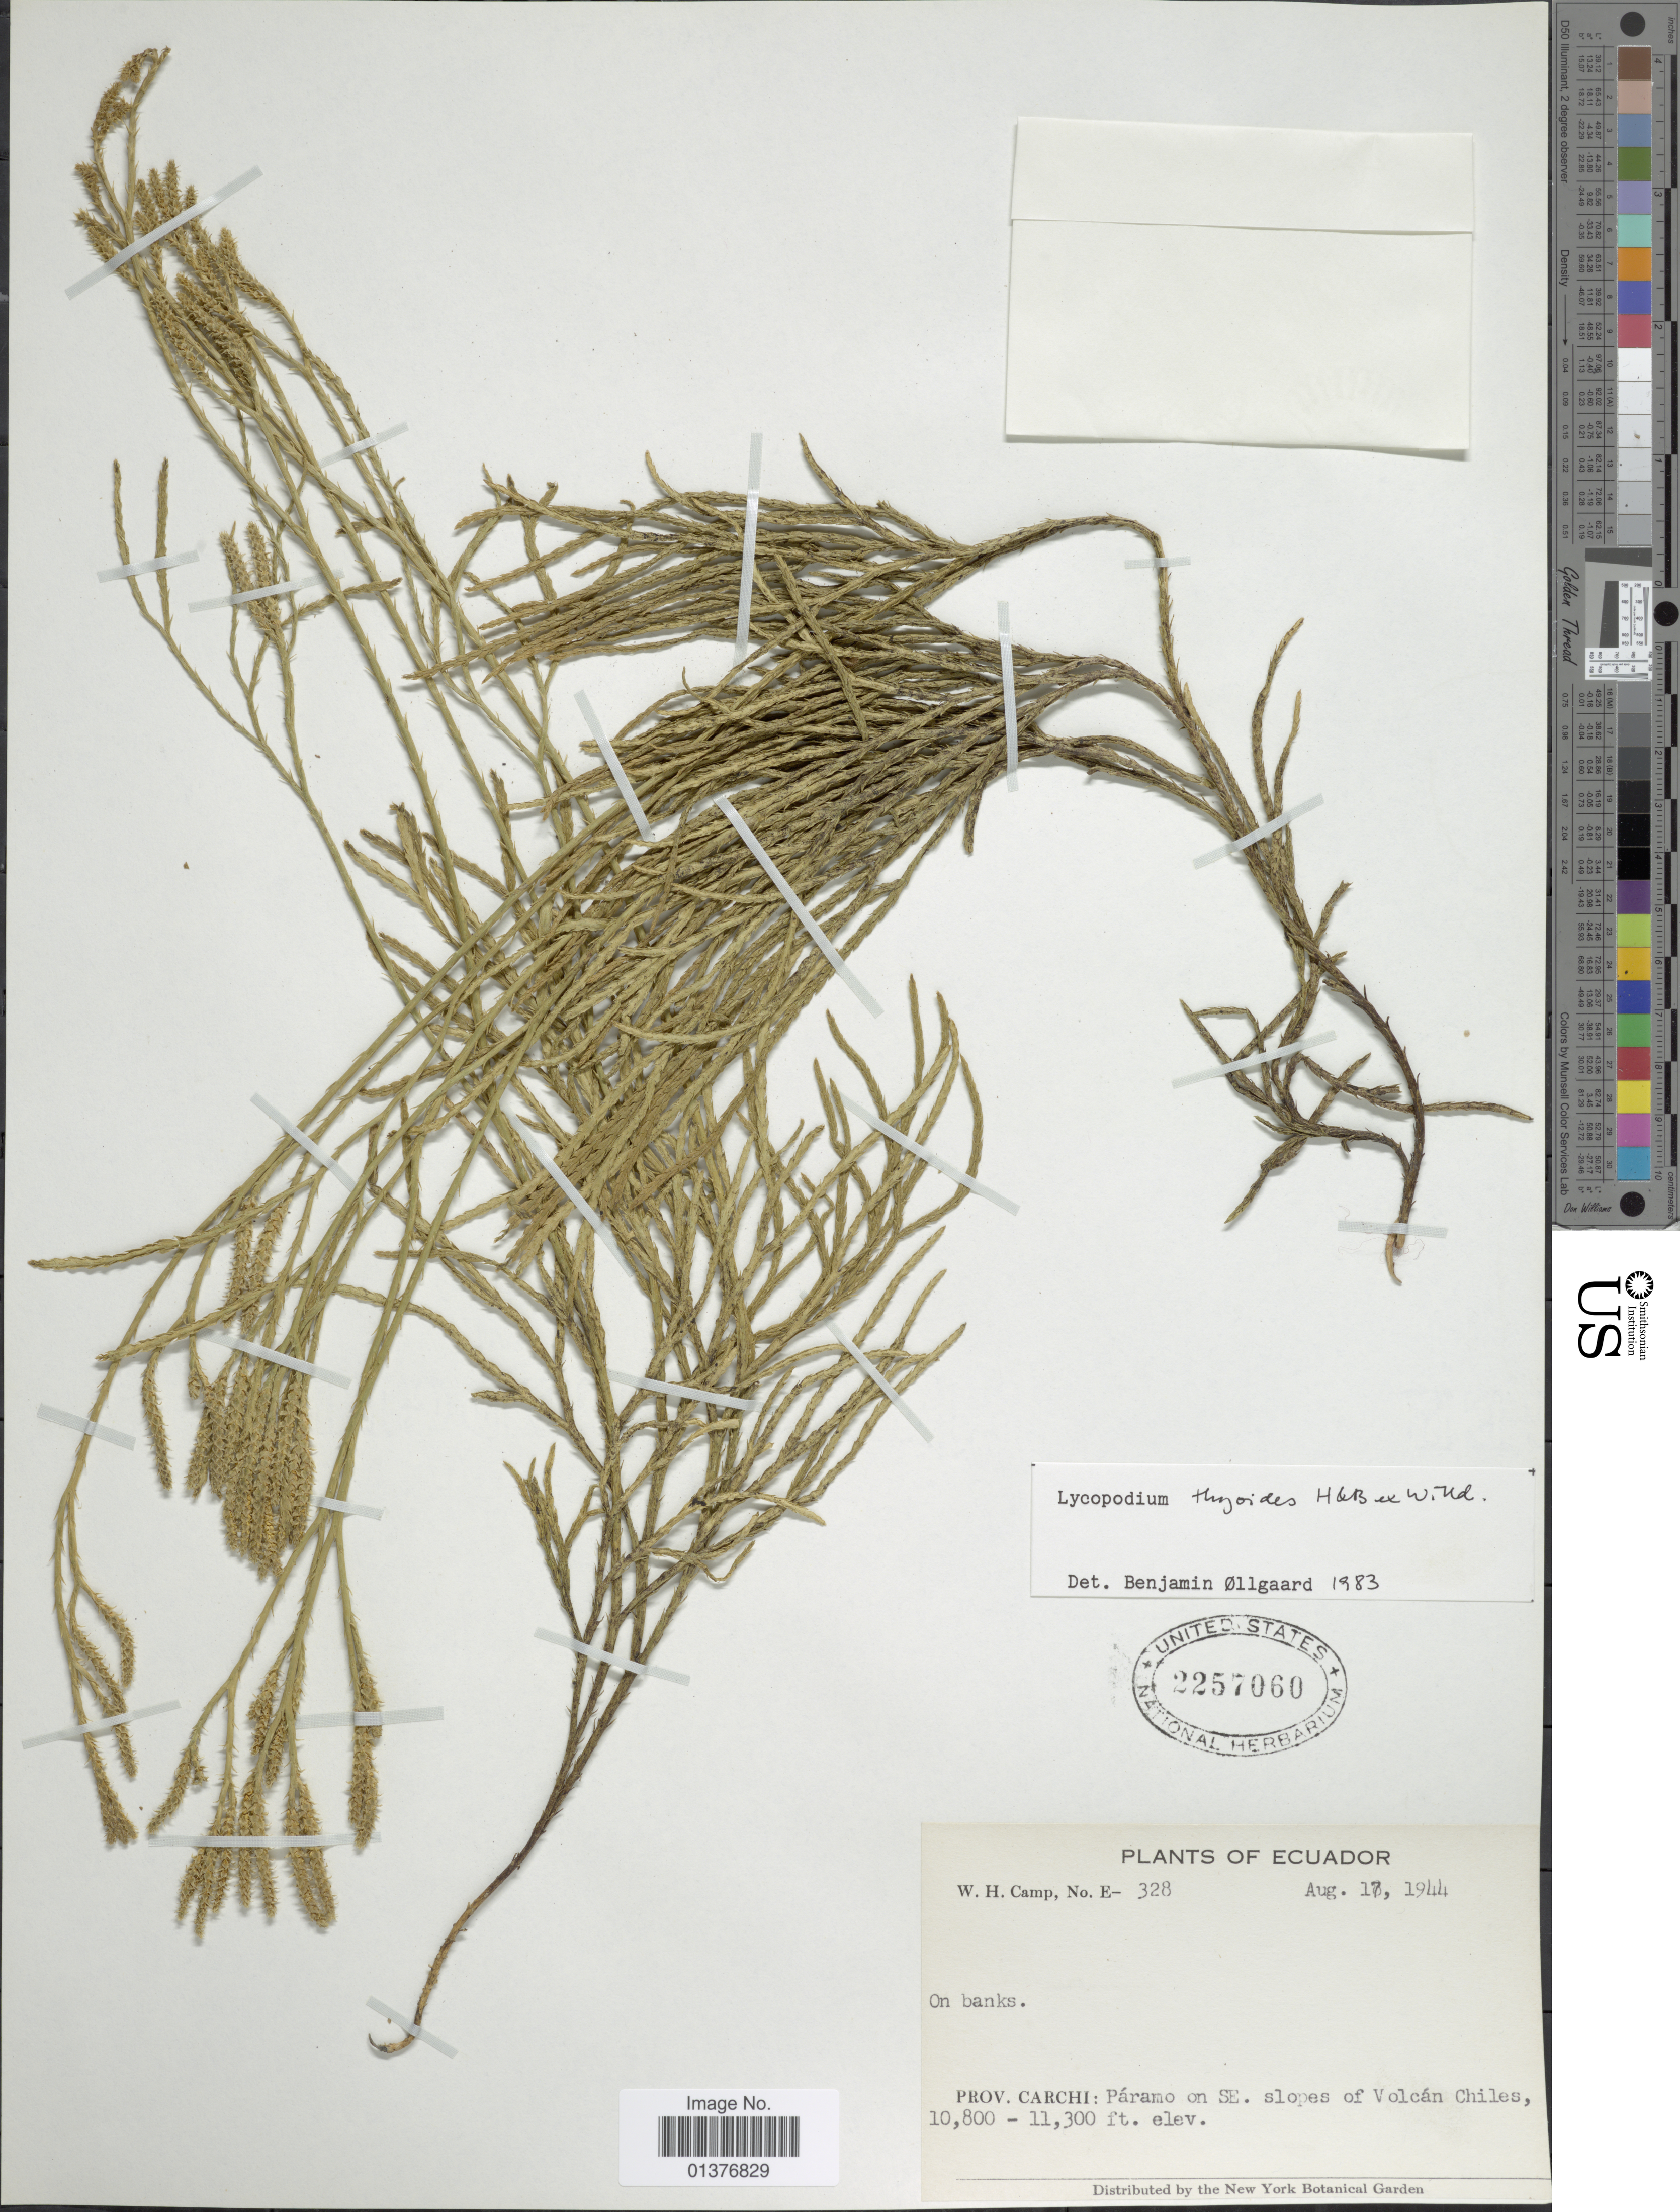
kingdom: Plantae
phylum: Tracheophyta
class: Lycopodiopsida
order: Lycopodiales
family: Lycopodiaceae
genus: Diphasiastrum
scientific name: Diphasiastrum thyoides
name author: (Humb. & Bonpl. ex Willd.) Holub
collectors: W. H. Camp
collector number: E-328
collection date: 1944-08-17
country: Ecuador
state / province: Carchi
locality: Páramo on SE, slopes of Volcón Chiles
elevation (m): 10800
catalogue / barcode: US 2257060